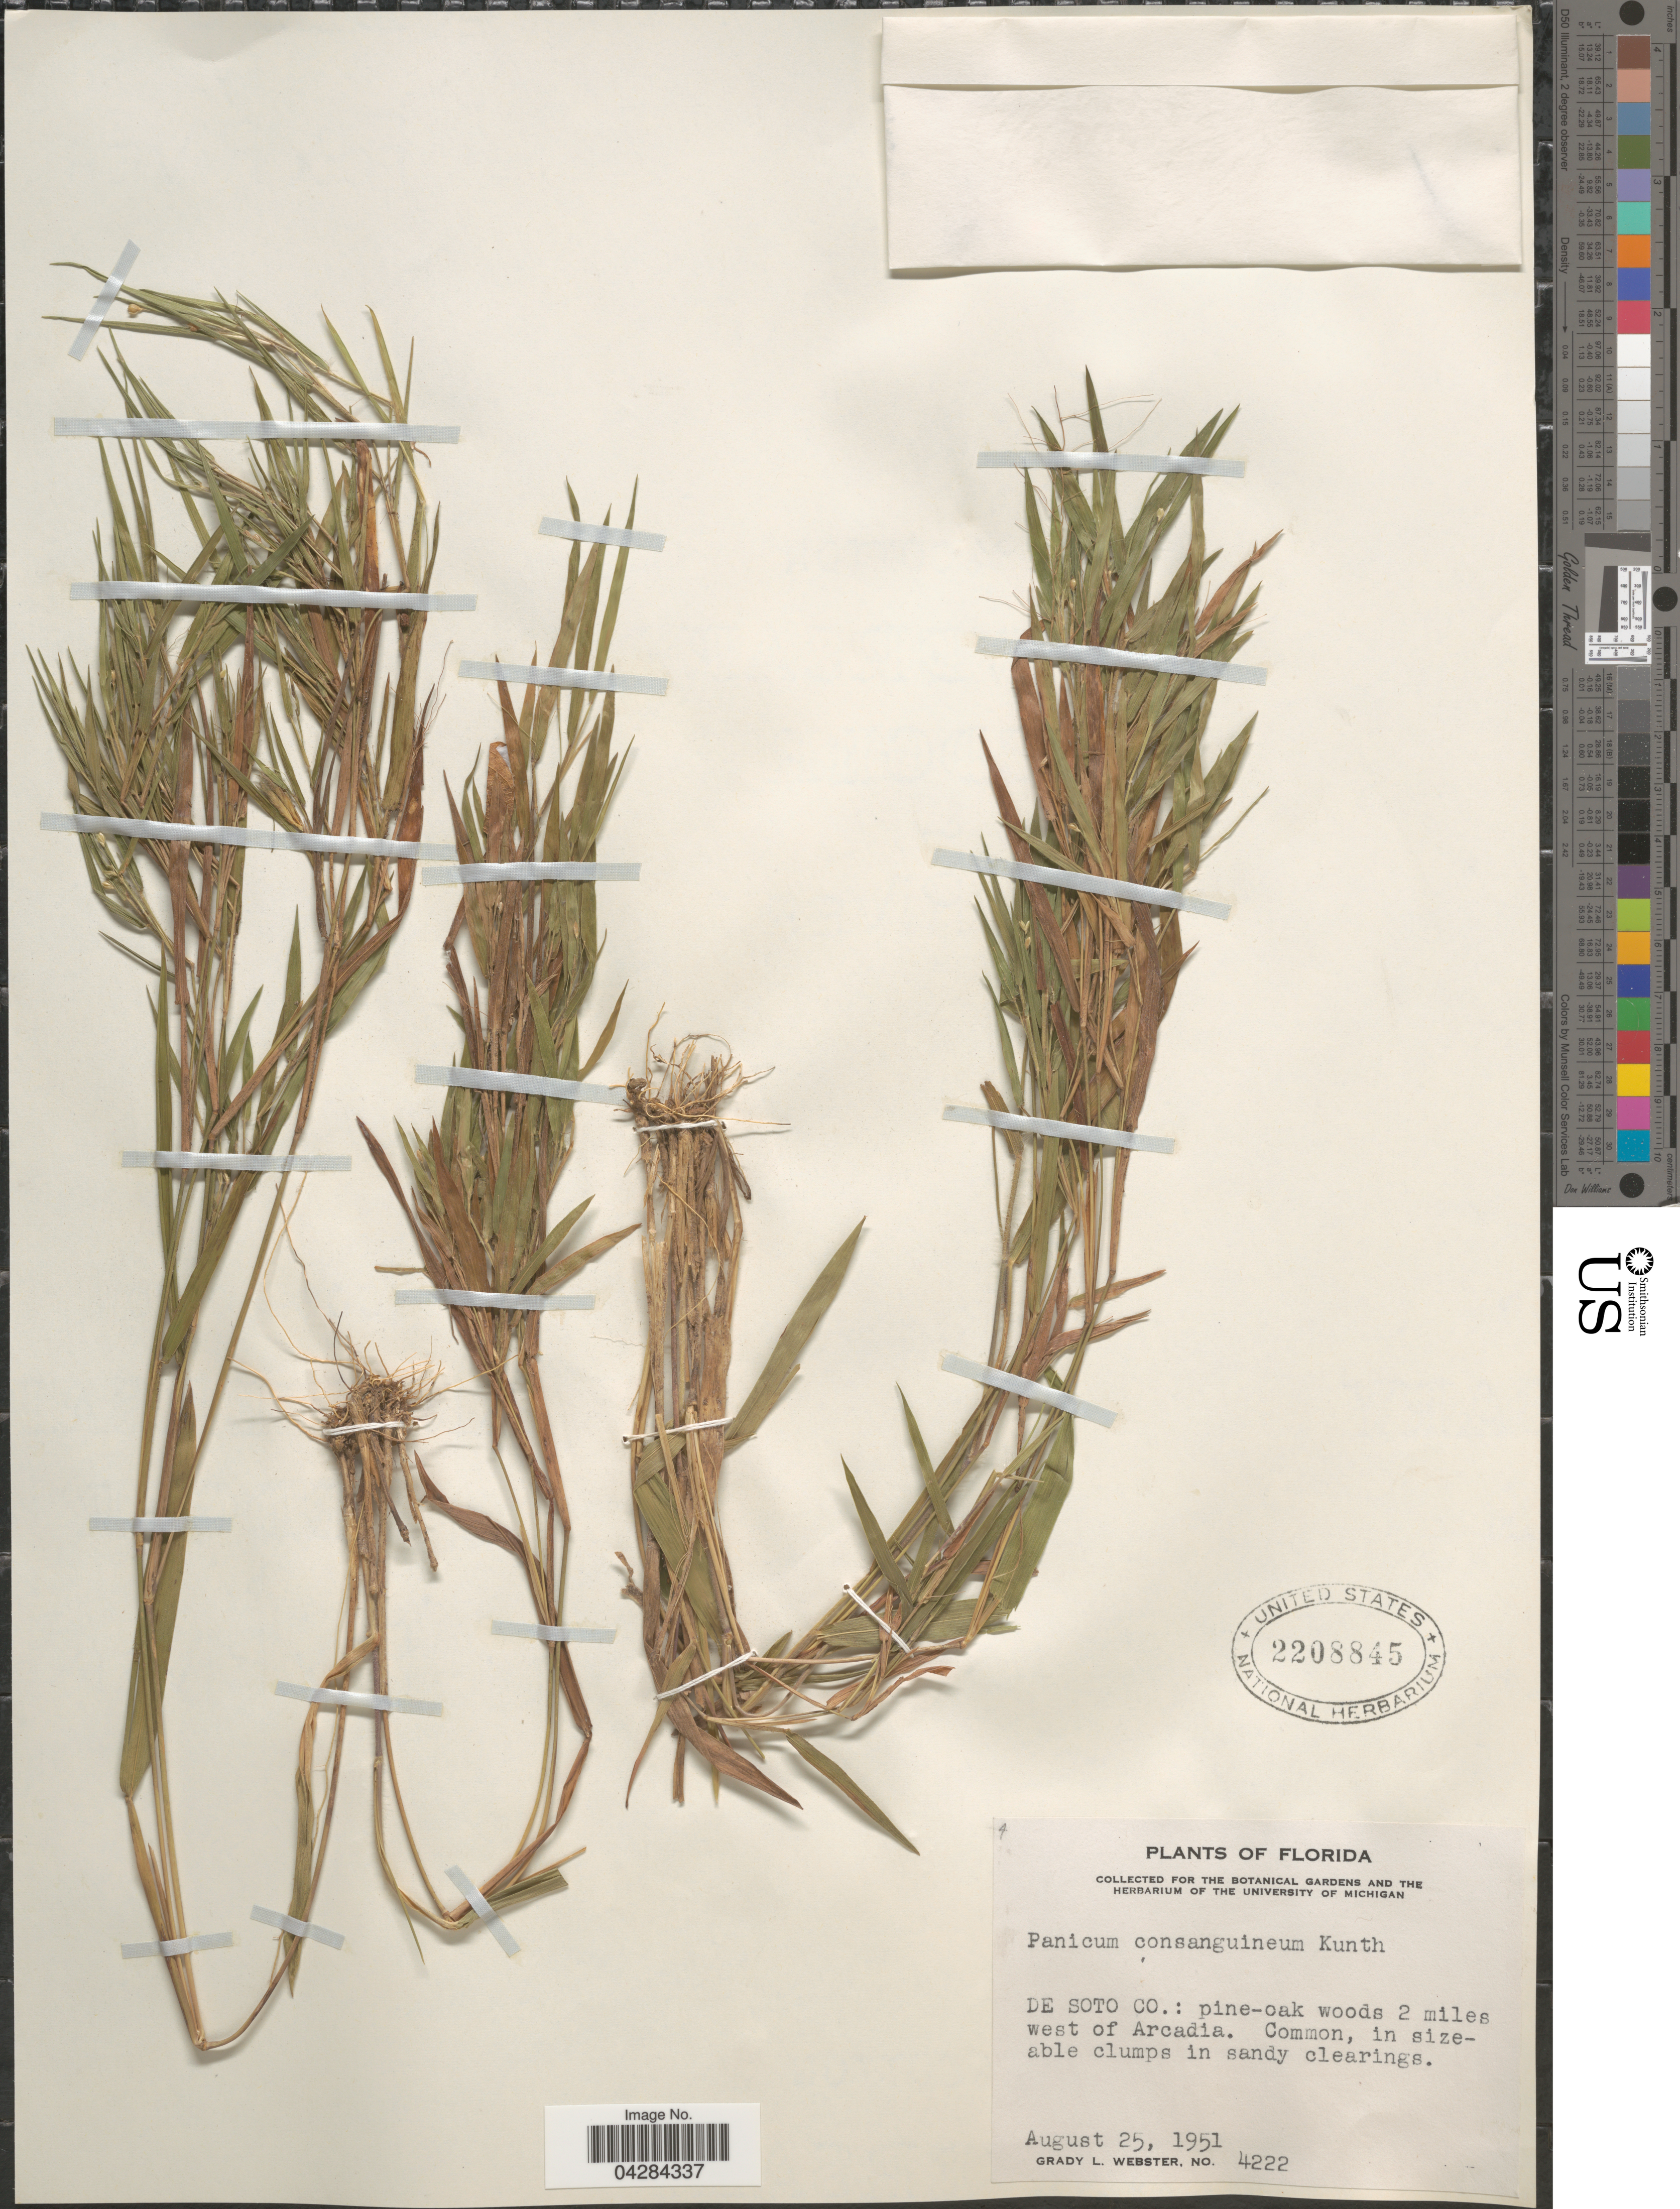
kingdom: Plantae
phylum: Tracheophyta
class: Liliopsida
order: Poales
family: Poaceae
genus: Dichanthelium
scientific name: Dichanthelium ovale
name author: (Elliott) Gould & C.A. Clark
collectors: G. L. Webster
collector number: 4222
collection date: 1951-08-25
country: United States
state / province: Florida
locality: De Soto Co.: Pine-oak woods 2 miles west of Arcadia.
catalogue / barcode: US 2208845